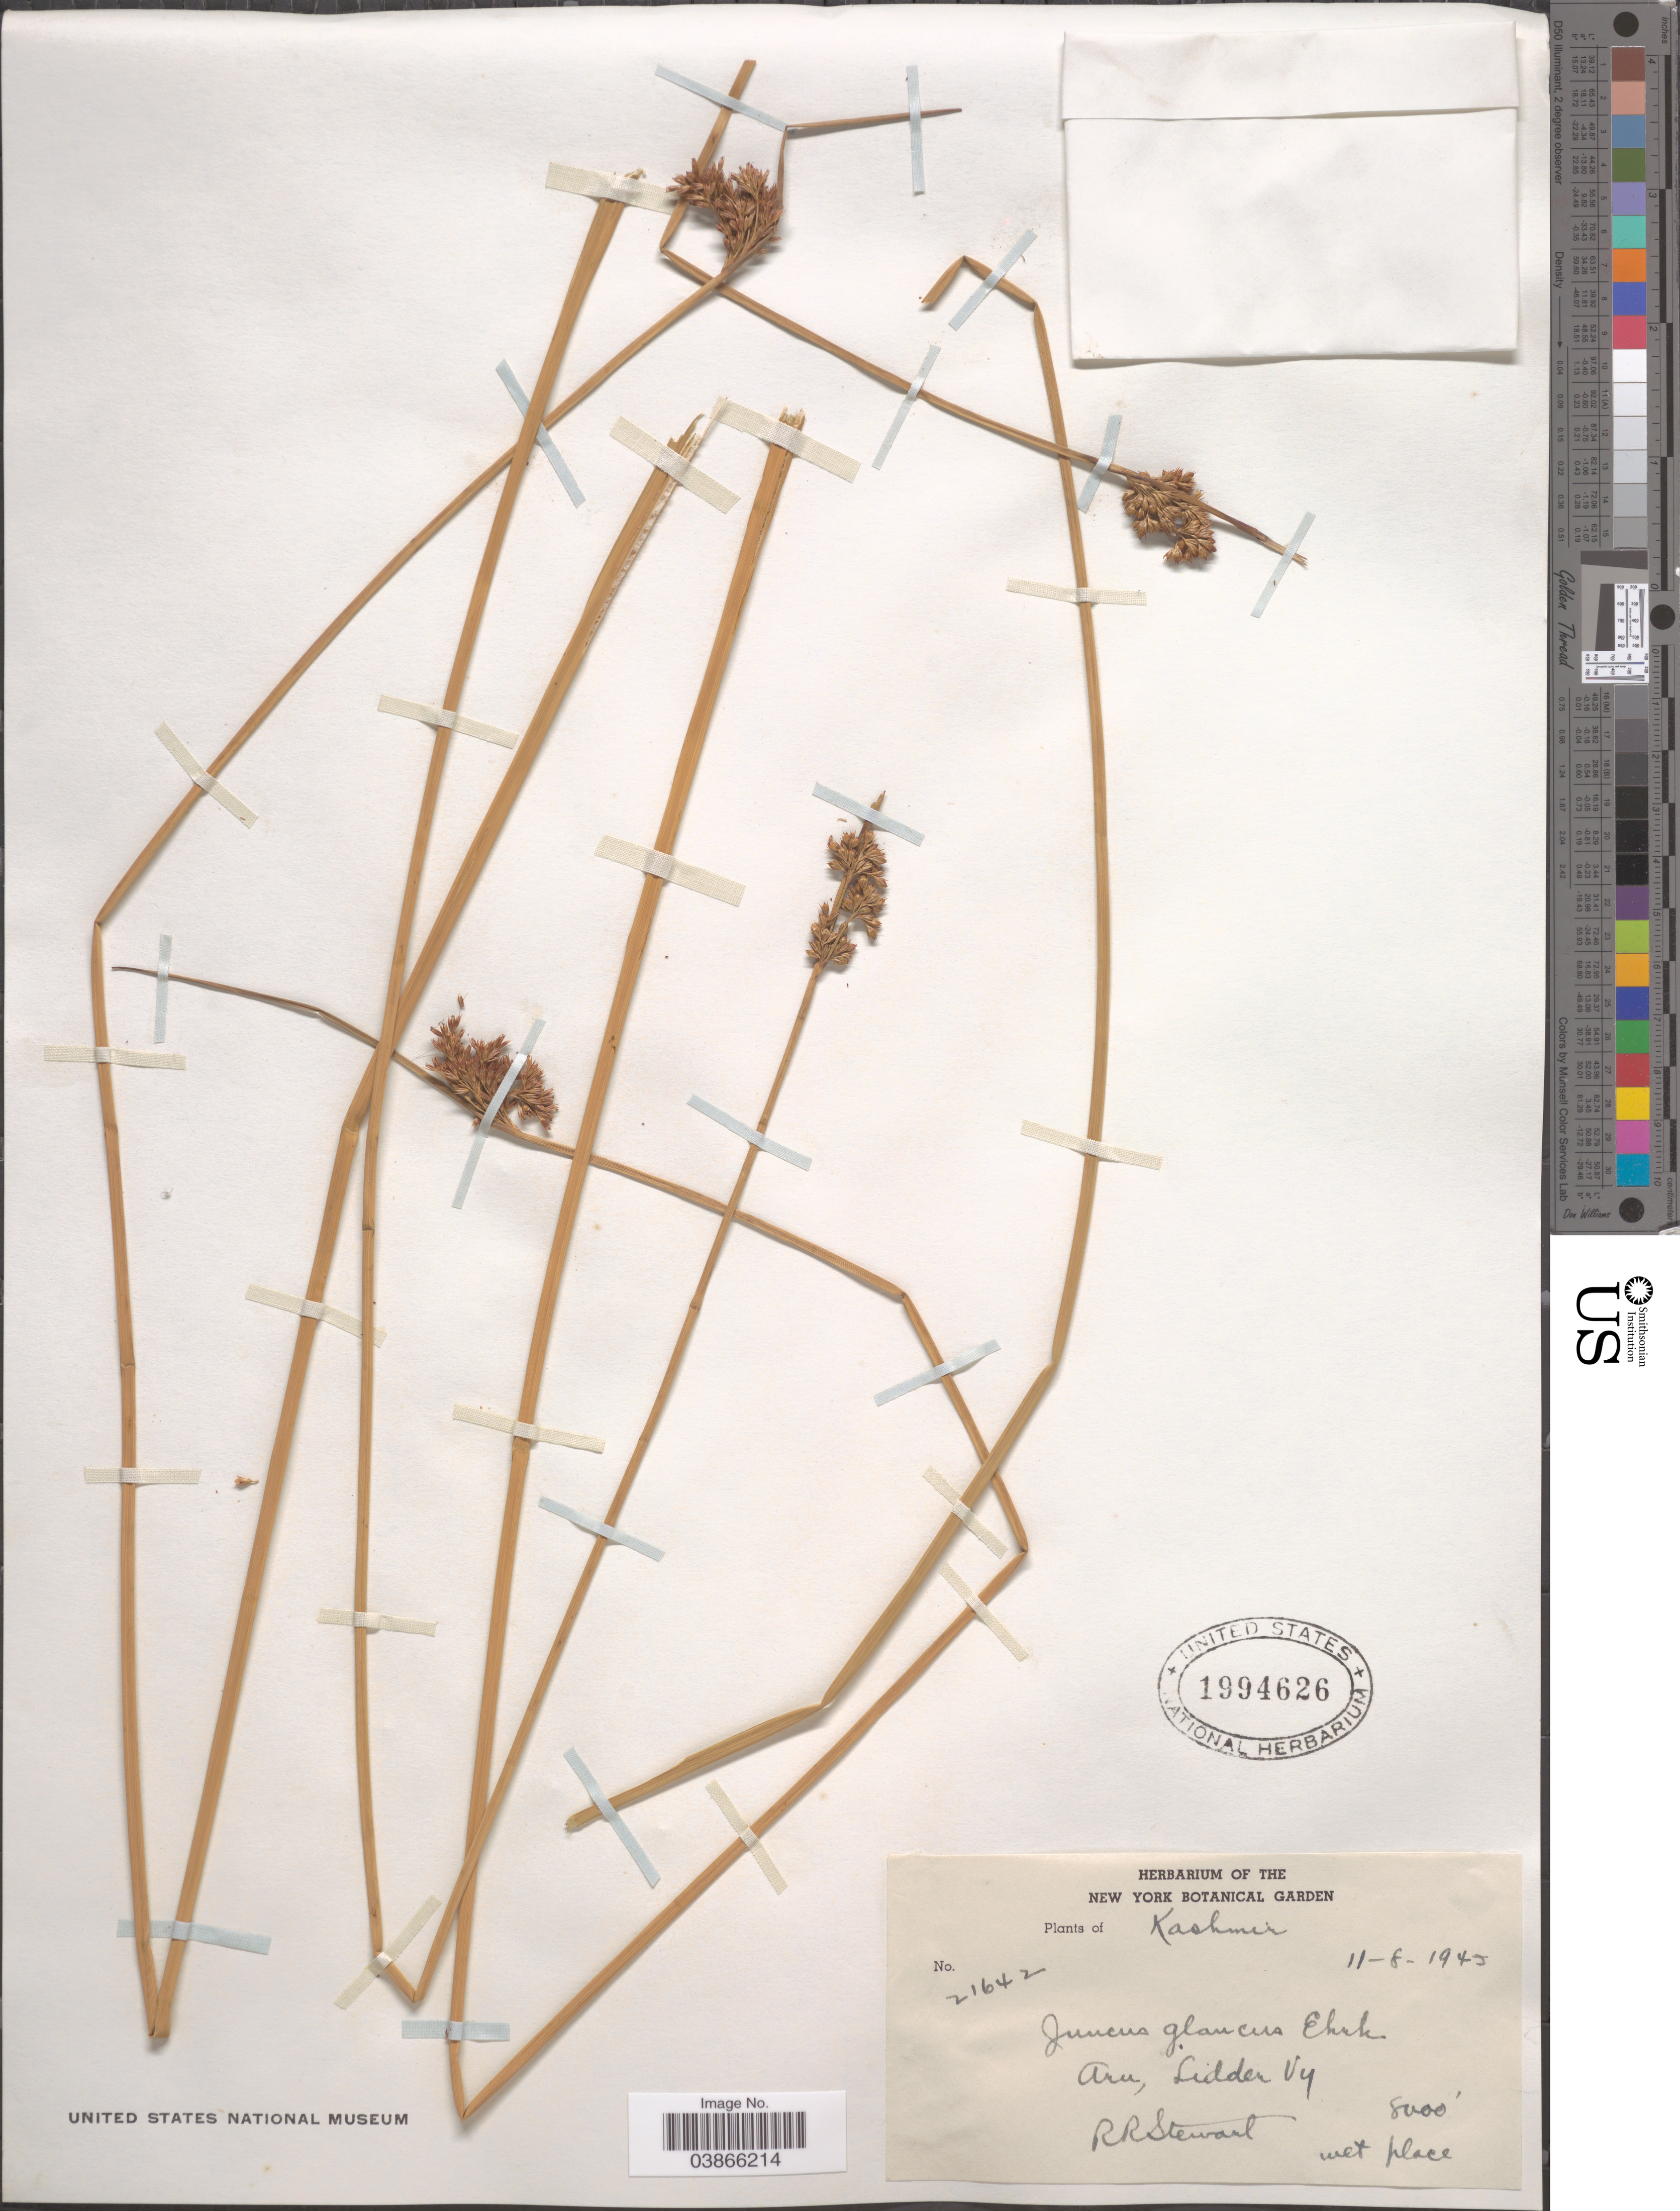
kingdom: Plantae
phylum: Tracheophyta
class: Liliopsida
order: Poales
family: Juncaceae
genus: Juncus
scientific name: Juncus glaucus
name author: Ehrh.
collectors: R. Stewart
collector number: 21642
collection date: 1945-08-11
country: India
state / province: Jammu and Kashmir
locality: Kashmir. Aru, Lidder Vy.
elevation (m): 2438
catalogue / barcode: US 1994626